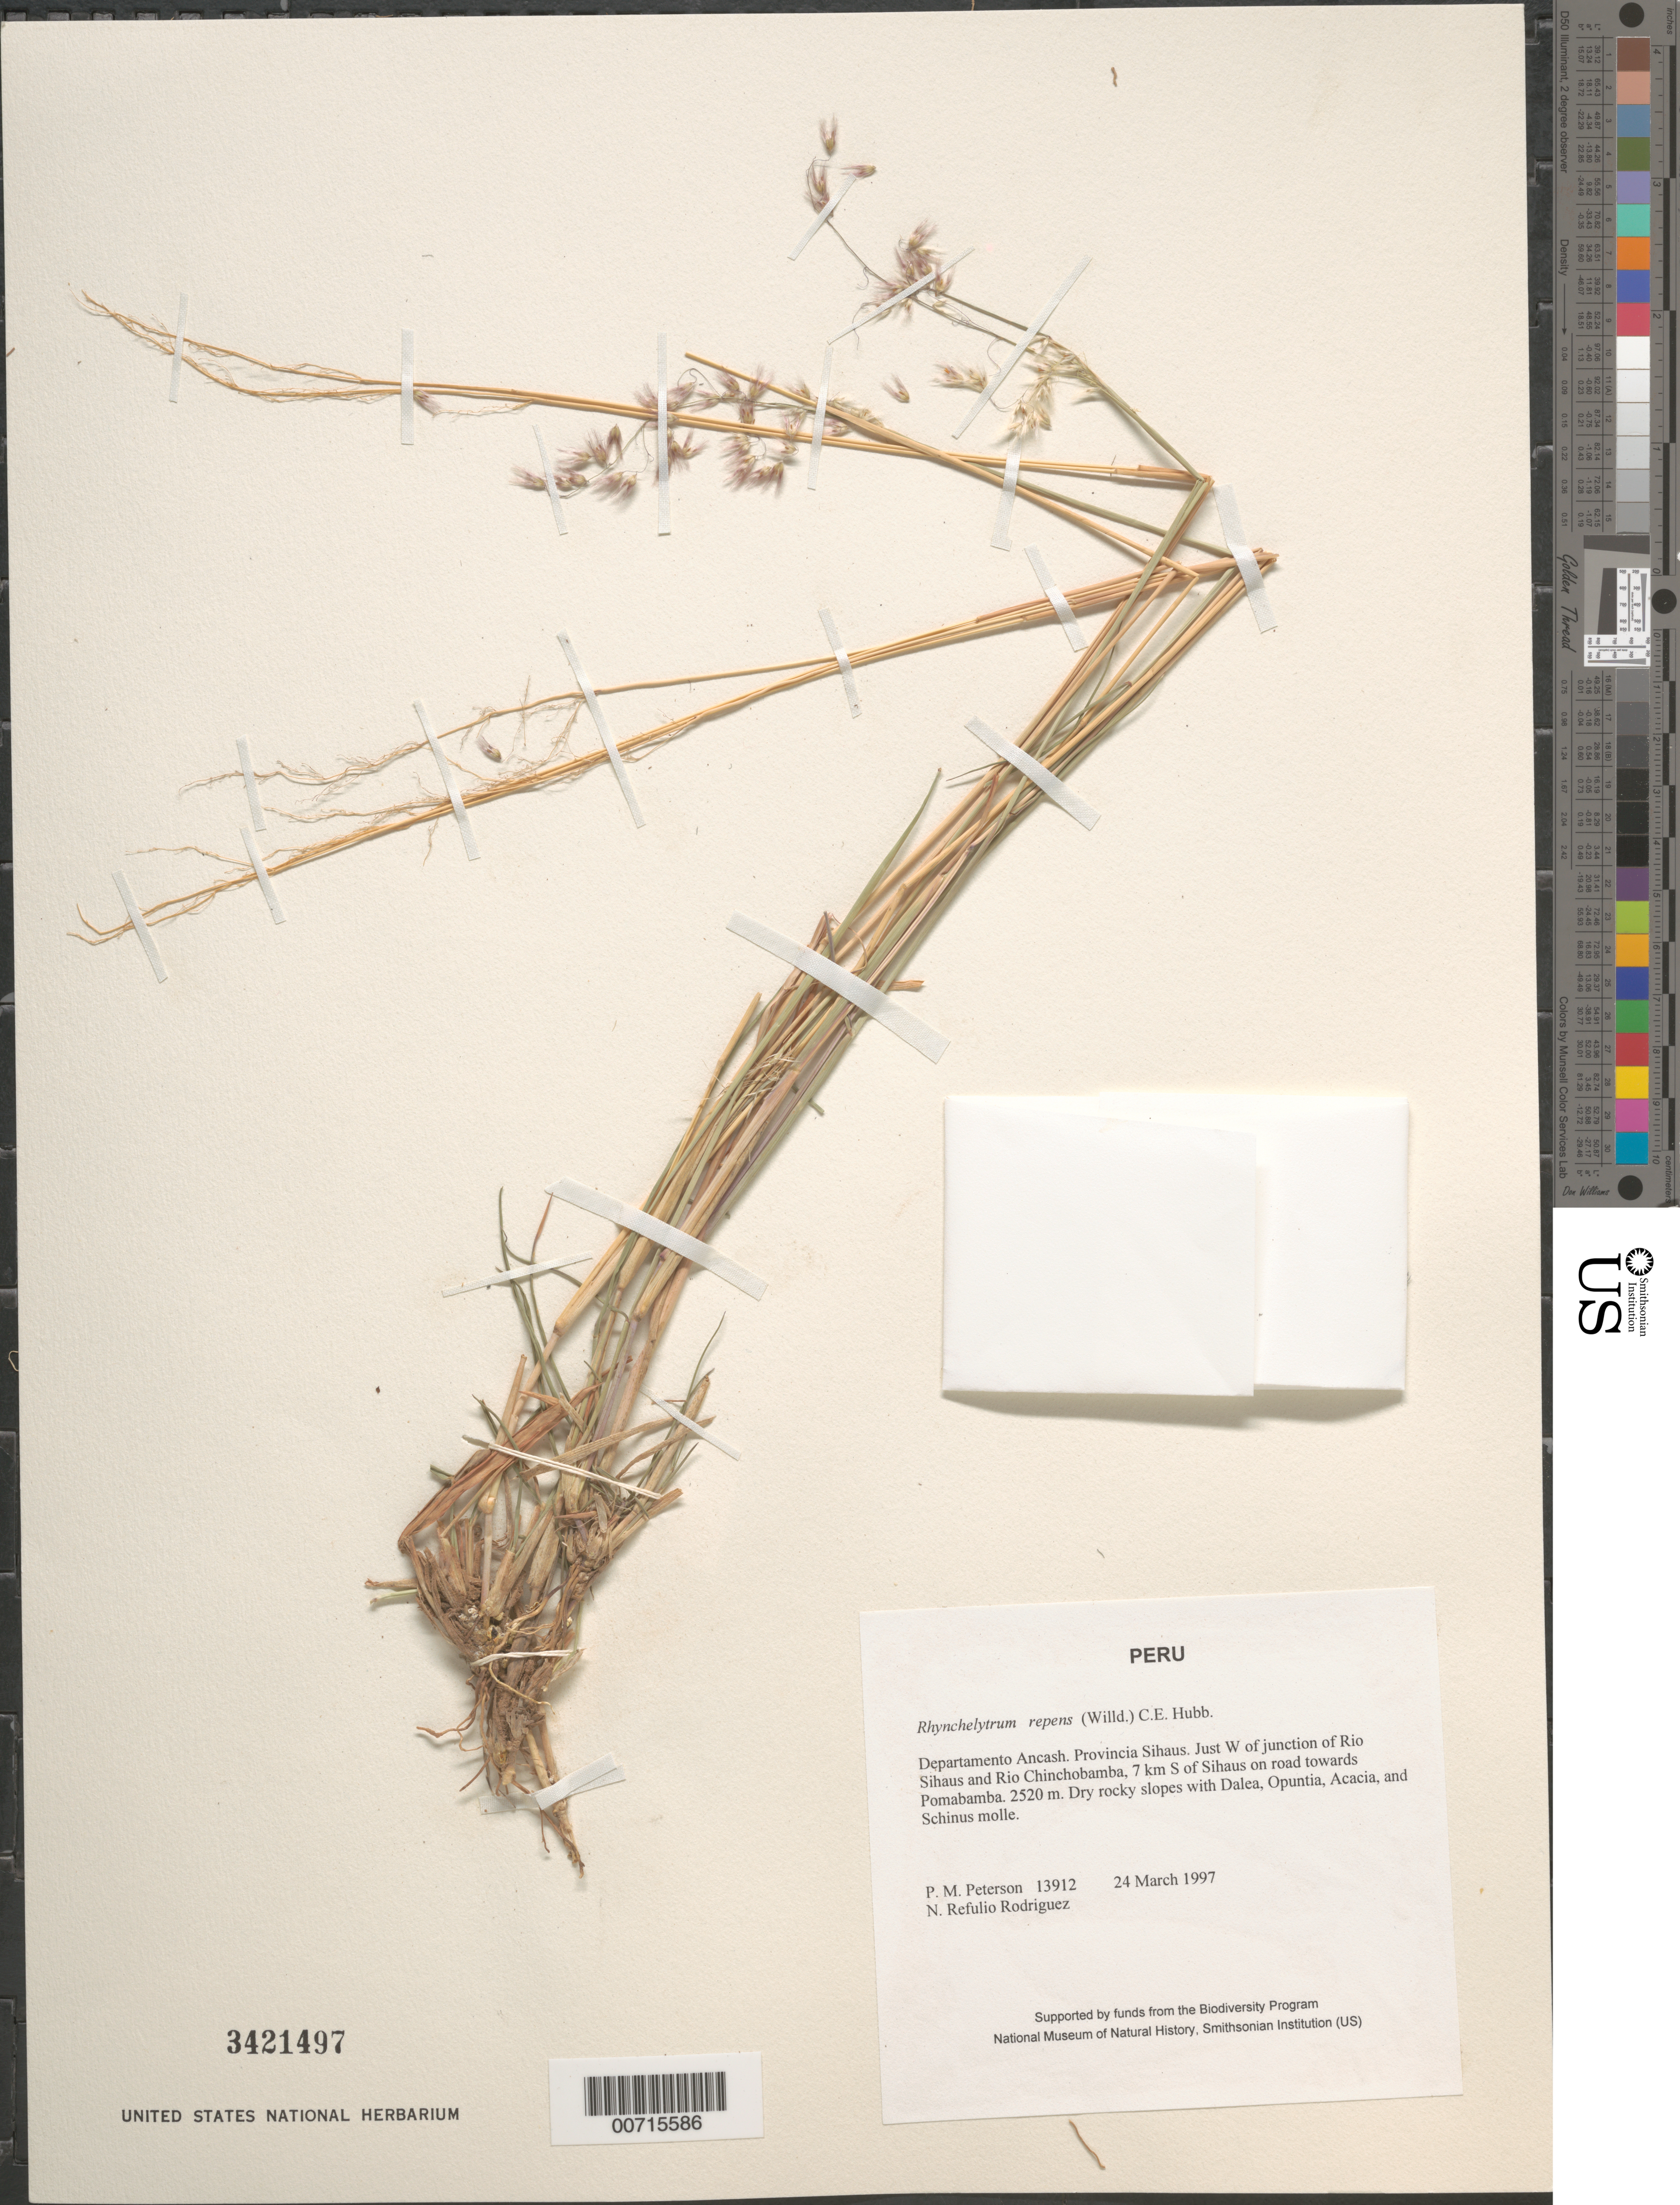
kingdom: Plantae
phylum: Tracheophyta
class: Liliopsida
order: Poales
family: Poaceae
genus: Melinis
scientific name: Melinis repens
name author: (Willd.) Zizka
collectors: P. M. Peterson & N. Refulio-Rodríguez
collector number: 13912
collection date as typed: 24 Mar 1997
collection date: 1997-03-24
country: Peru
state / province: Ancash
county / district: Sihuas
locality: Just W of junction of Rio Sihuas and Rio Chinchobamba, 7 km S of Sihuas on road towards Pomabamba.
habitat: Dry rocky slopes with Dalea, Opuntia, Acacia, and Schinus molle.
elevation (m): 2520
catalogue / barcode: US 3421497